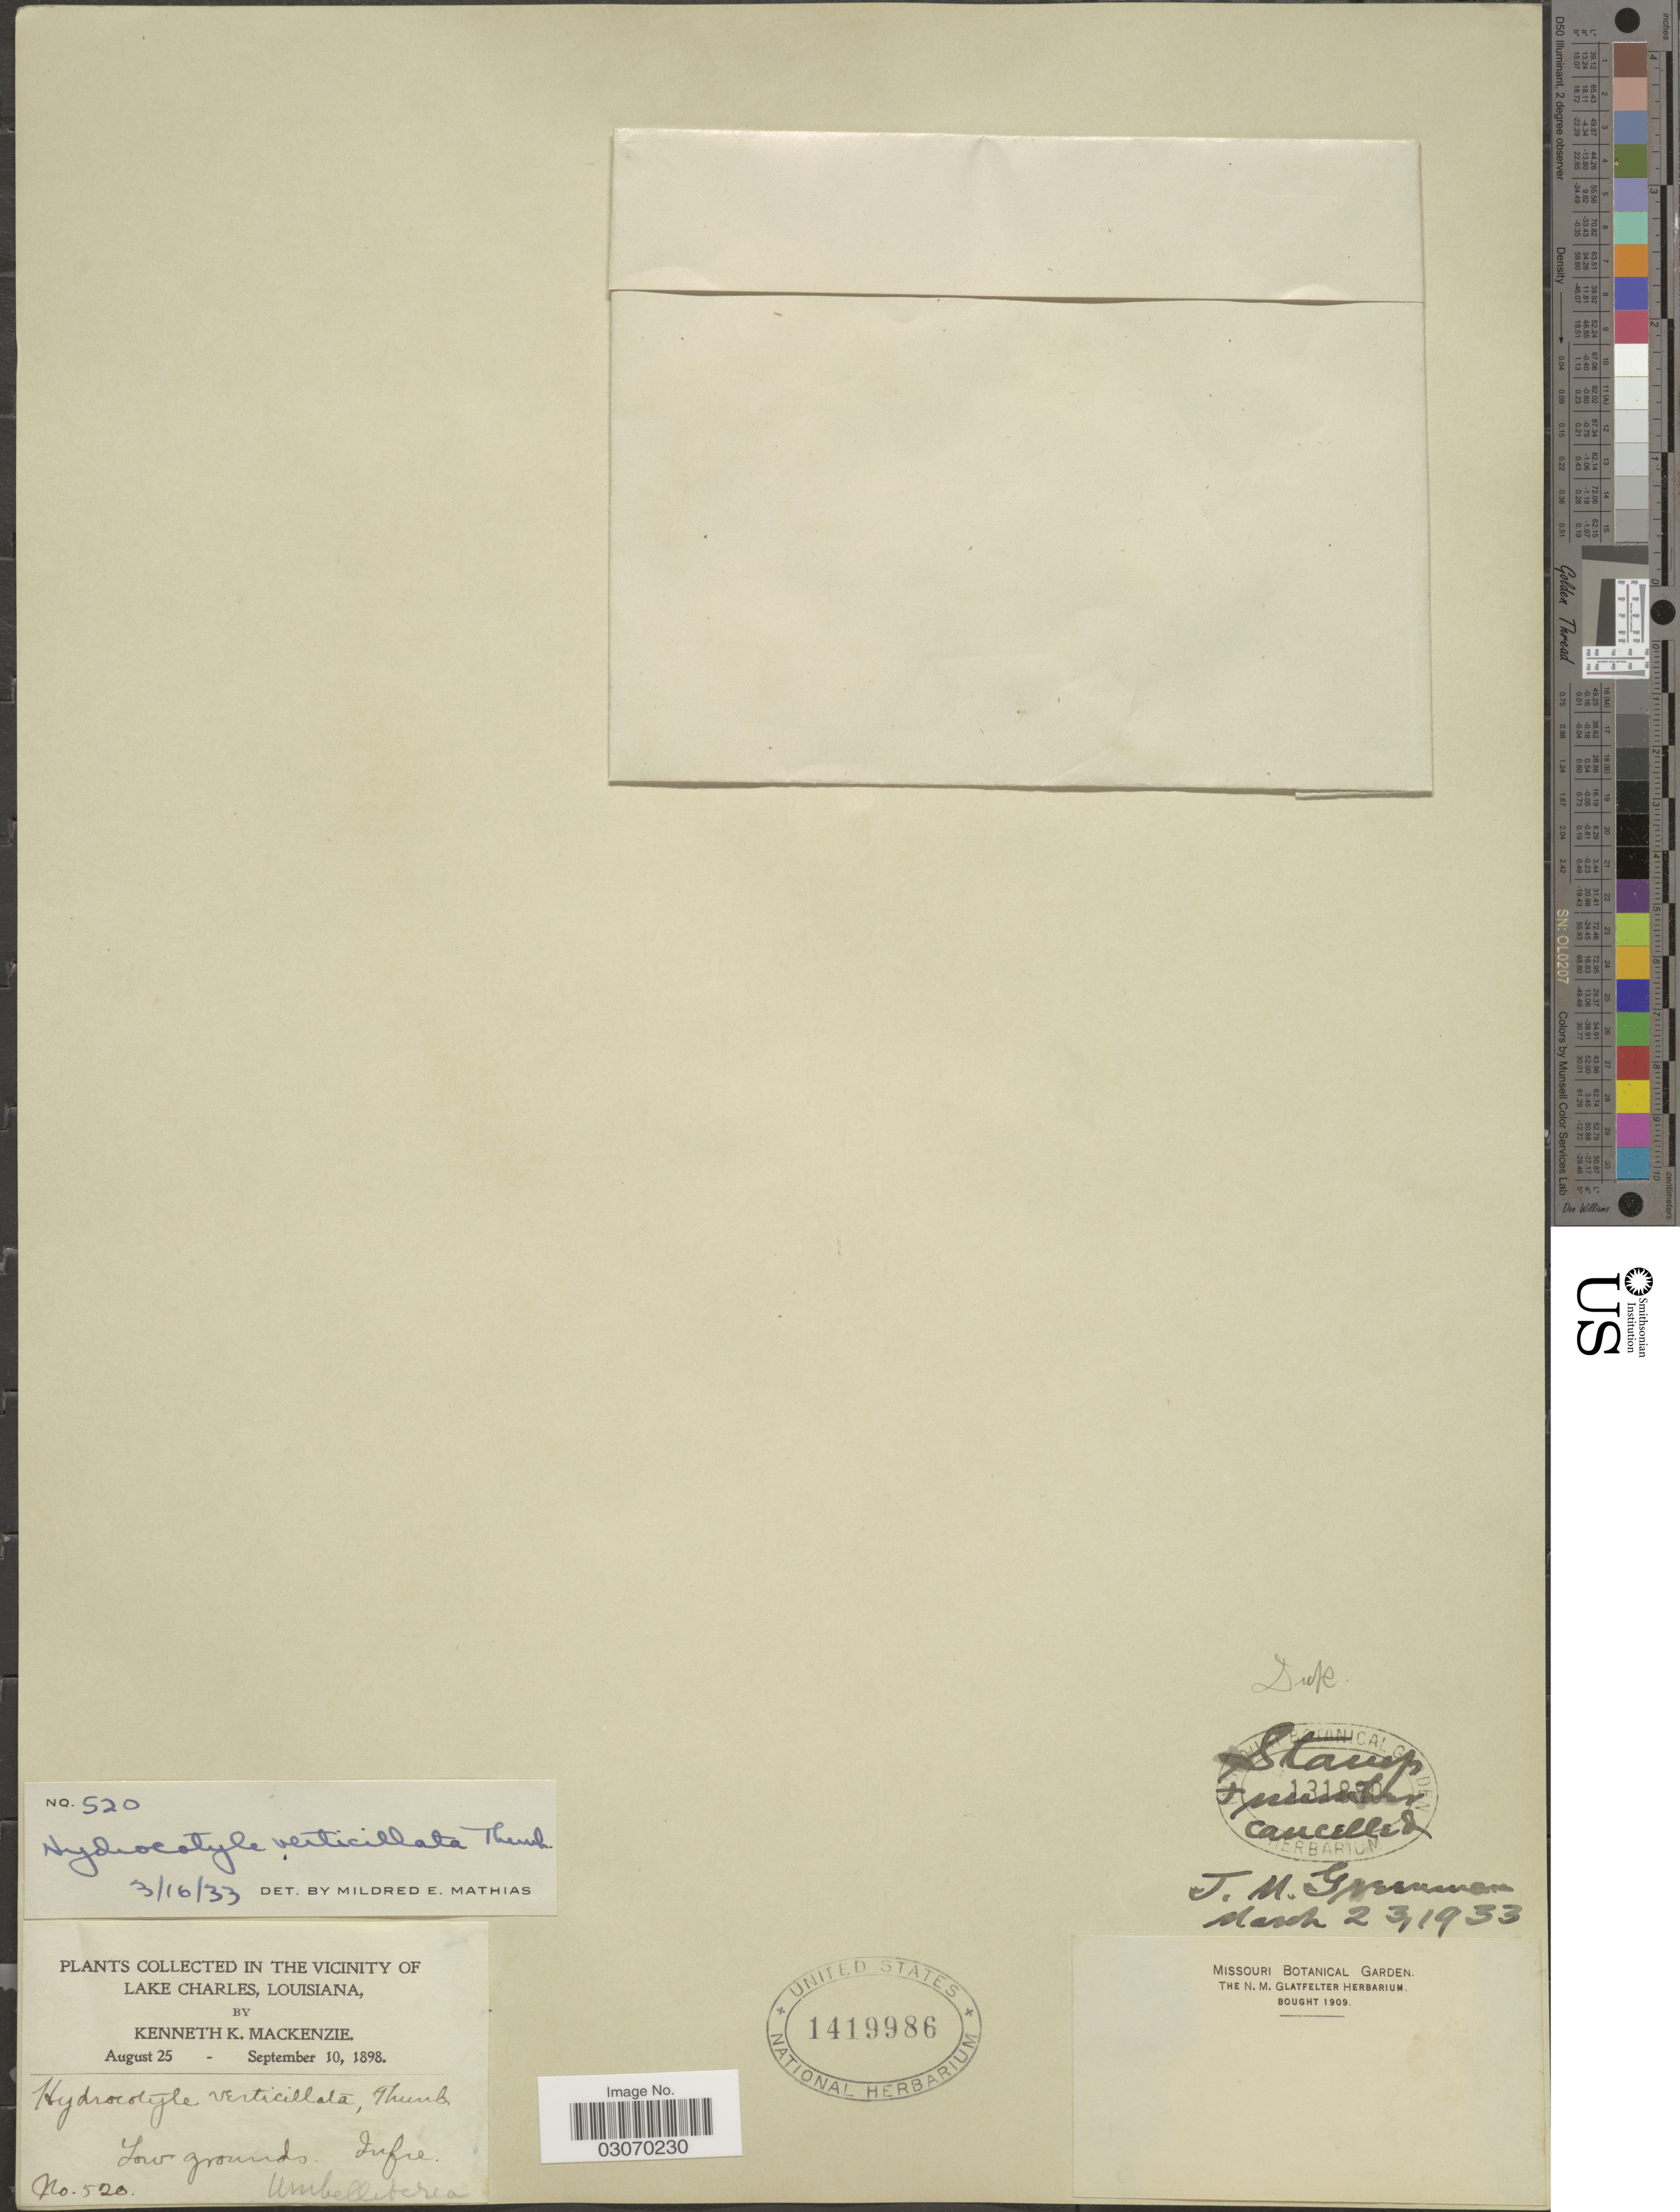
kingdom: Plantae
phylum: Tracheophyta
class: Magnoliopsida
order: Apiales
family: Araliaceae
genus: Hydrocotyle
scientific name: Hydrocotyle verticillata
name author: Thunb.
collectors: K. K. Mackenzie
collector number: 520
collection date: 1898-08-25/1898-09-10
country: United States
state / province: Louisiana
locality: In the vicinity of Lake Charles.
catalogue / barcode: US 1419986